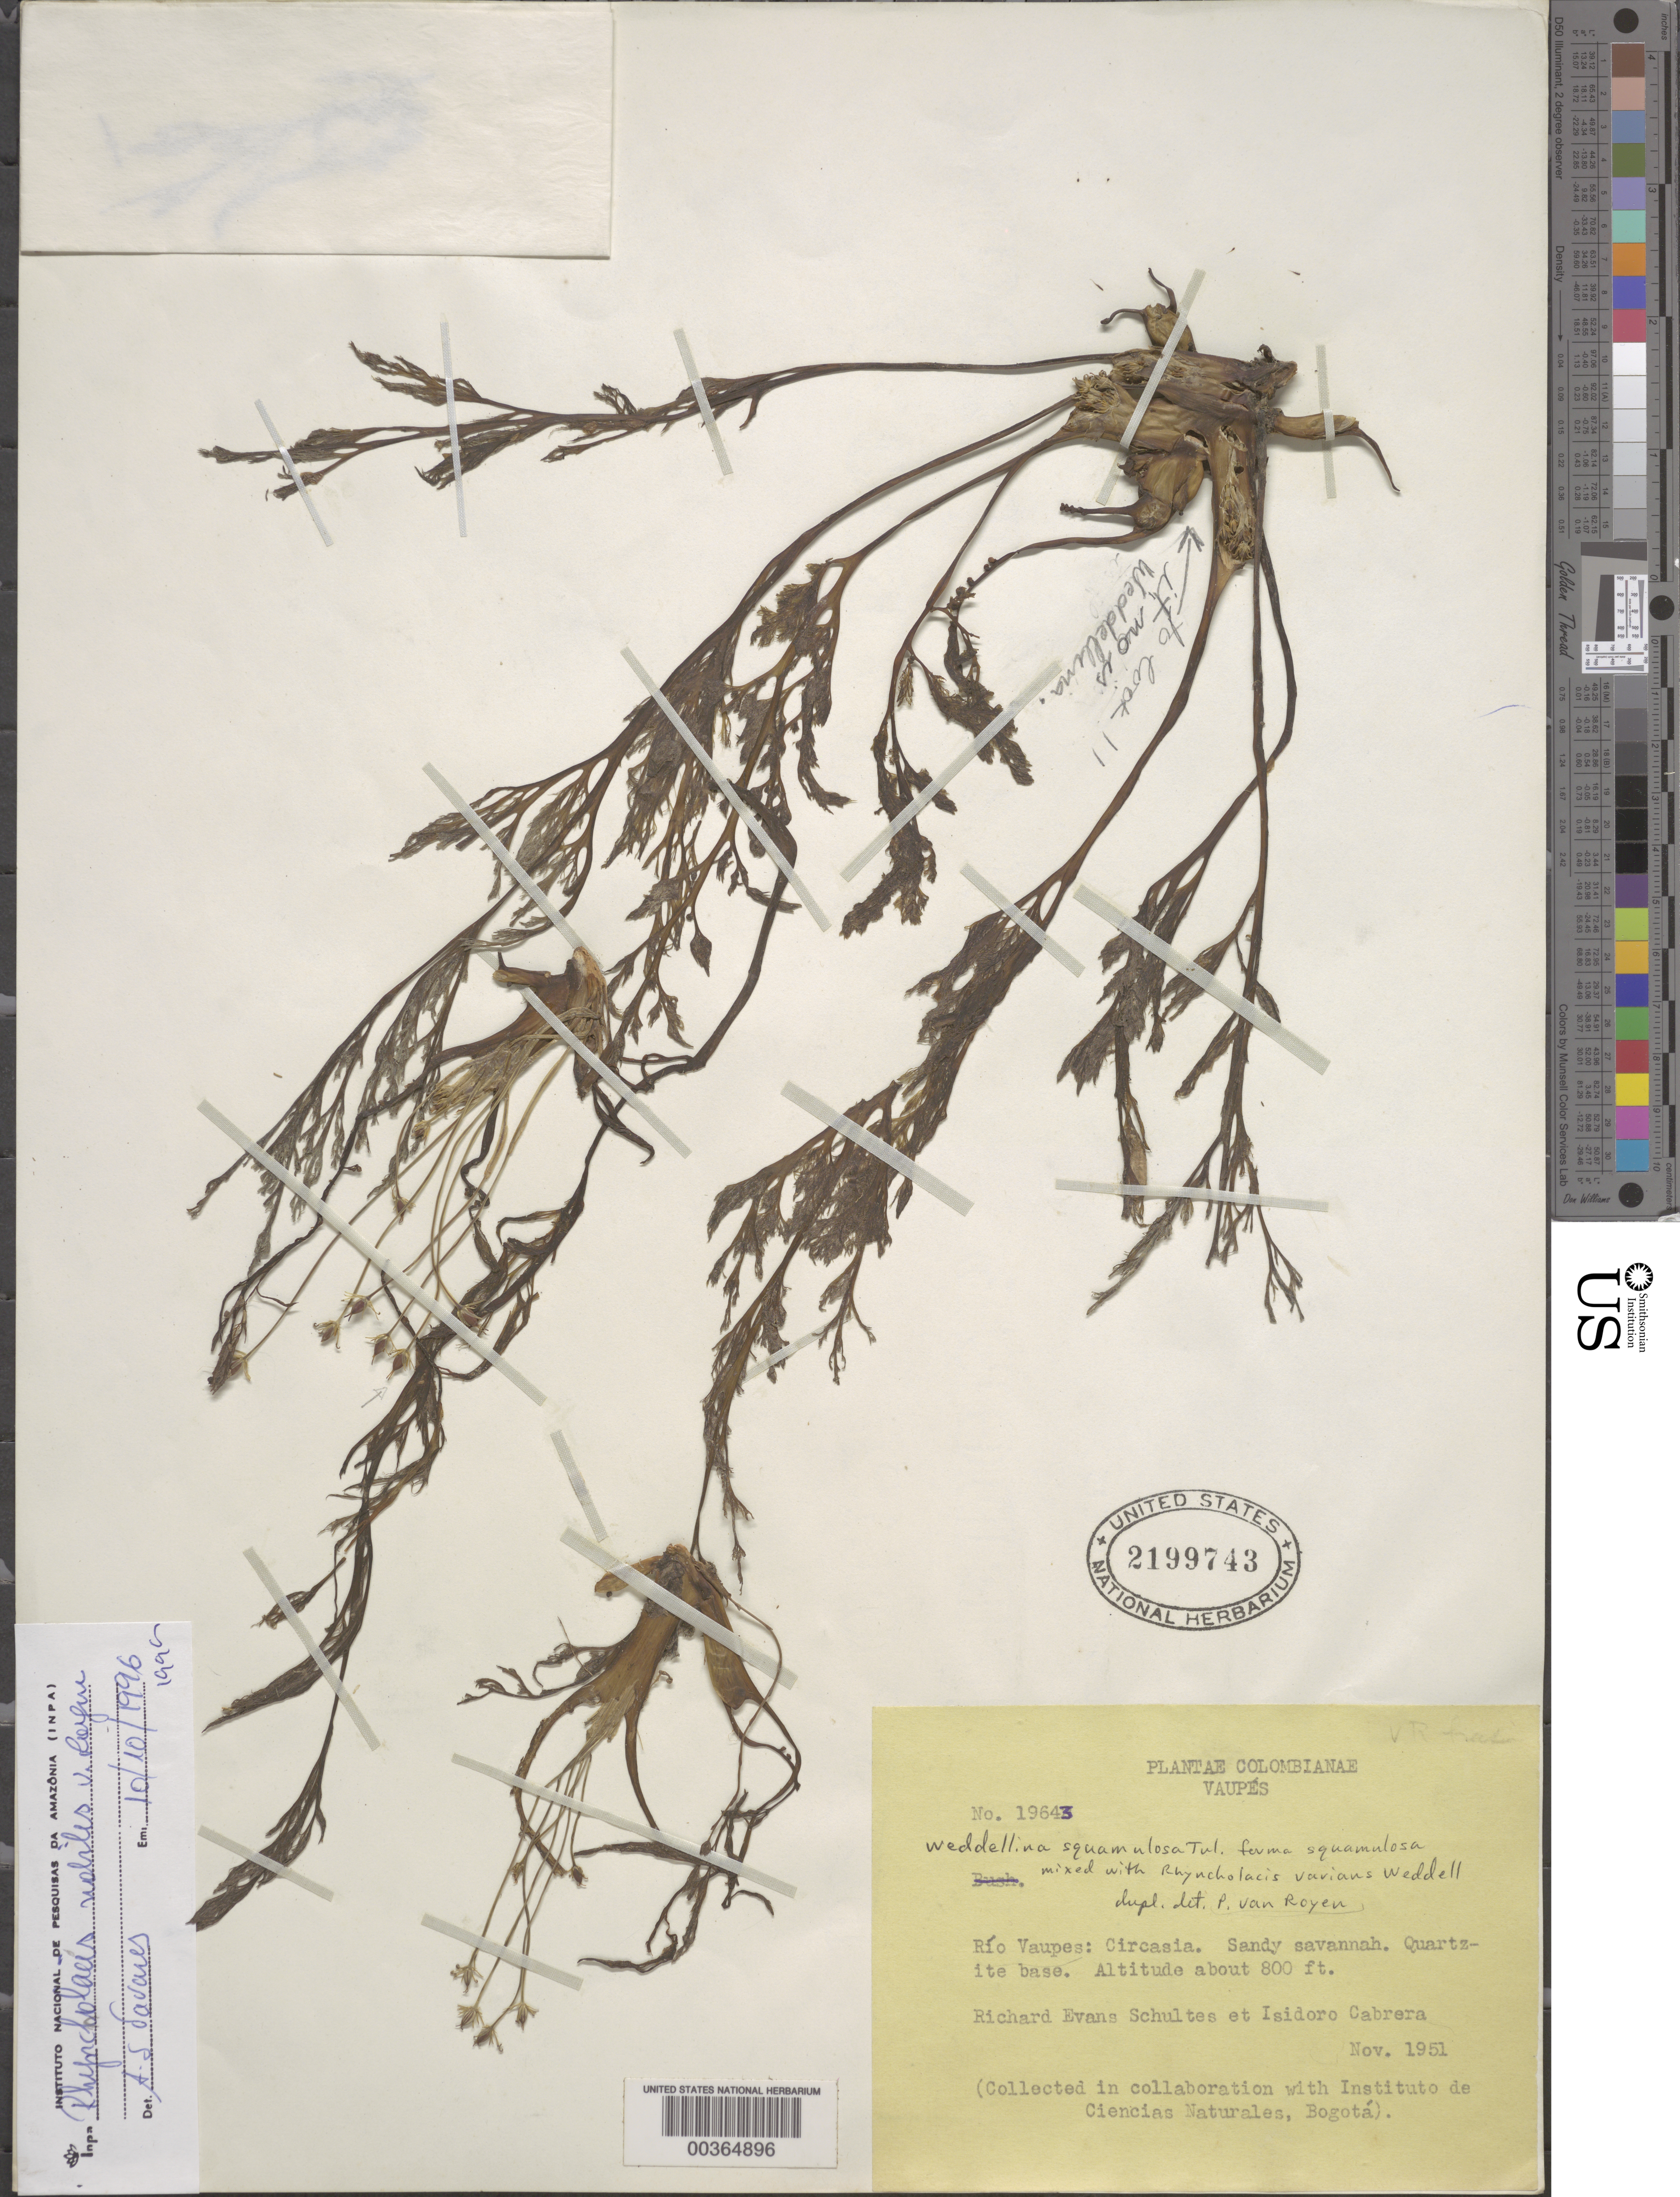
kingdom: Plantae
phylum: Tracheophyta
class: Magnoliopsida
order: Malpighiales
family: Podostemaceae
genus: Rhyncholacis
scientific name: Rhyncholacis nobilis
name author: P. Royen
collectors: R. E. Schultes & I. Cabrera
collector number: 19643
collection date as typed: Nov 1951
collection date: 1951-11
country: Colombia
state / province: Vaupés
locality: Rio Vaupes, Circasia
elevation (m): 244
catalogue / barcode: US 2199743